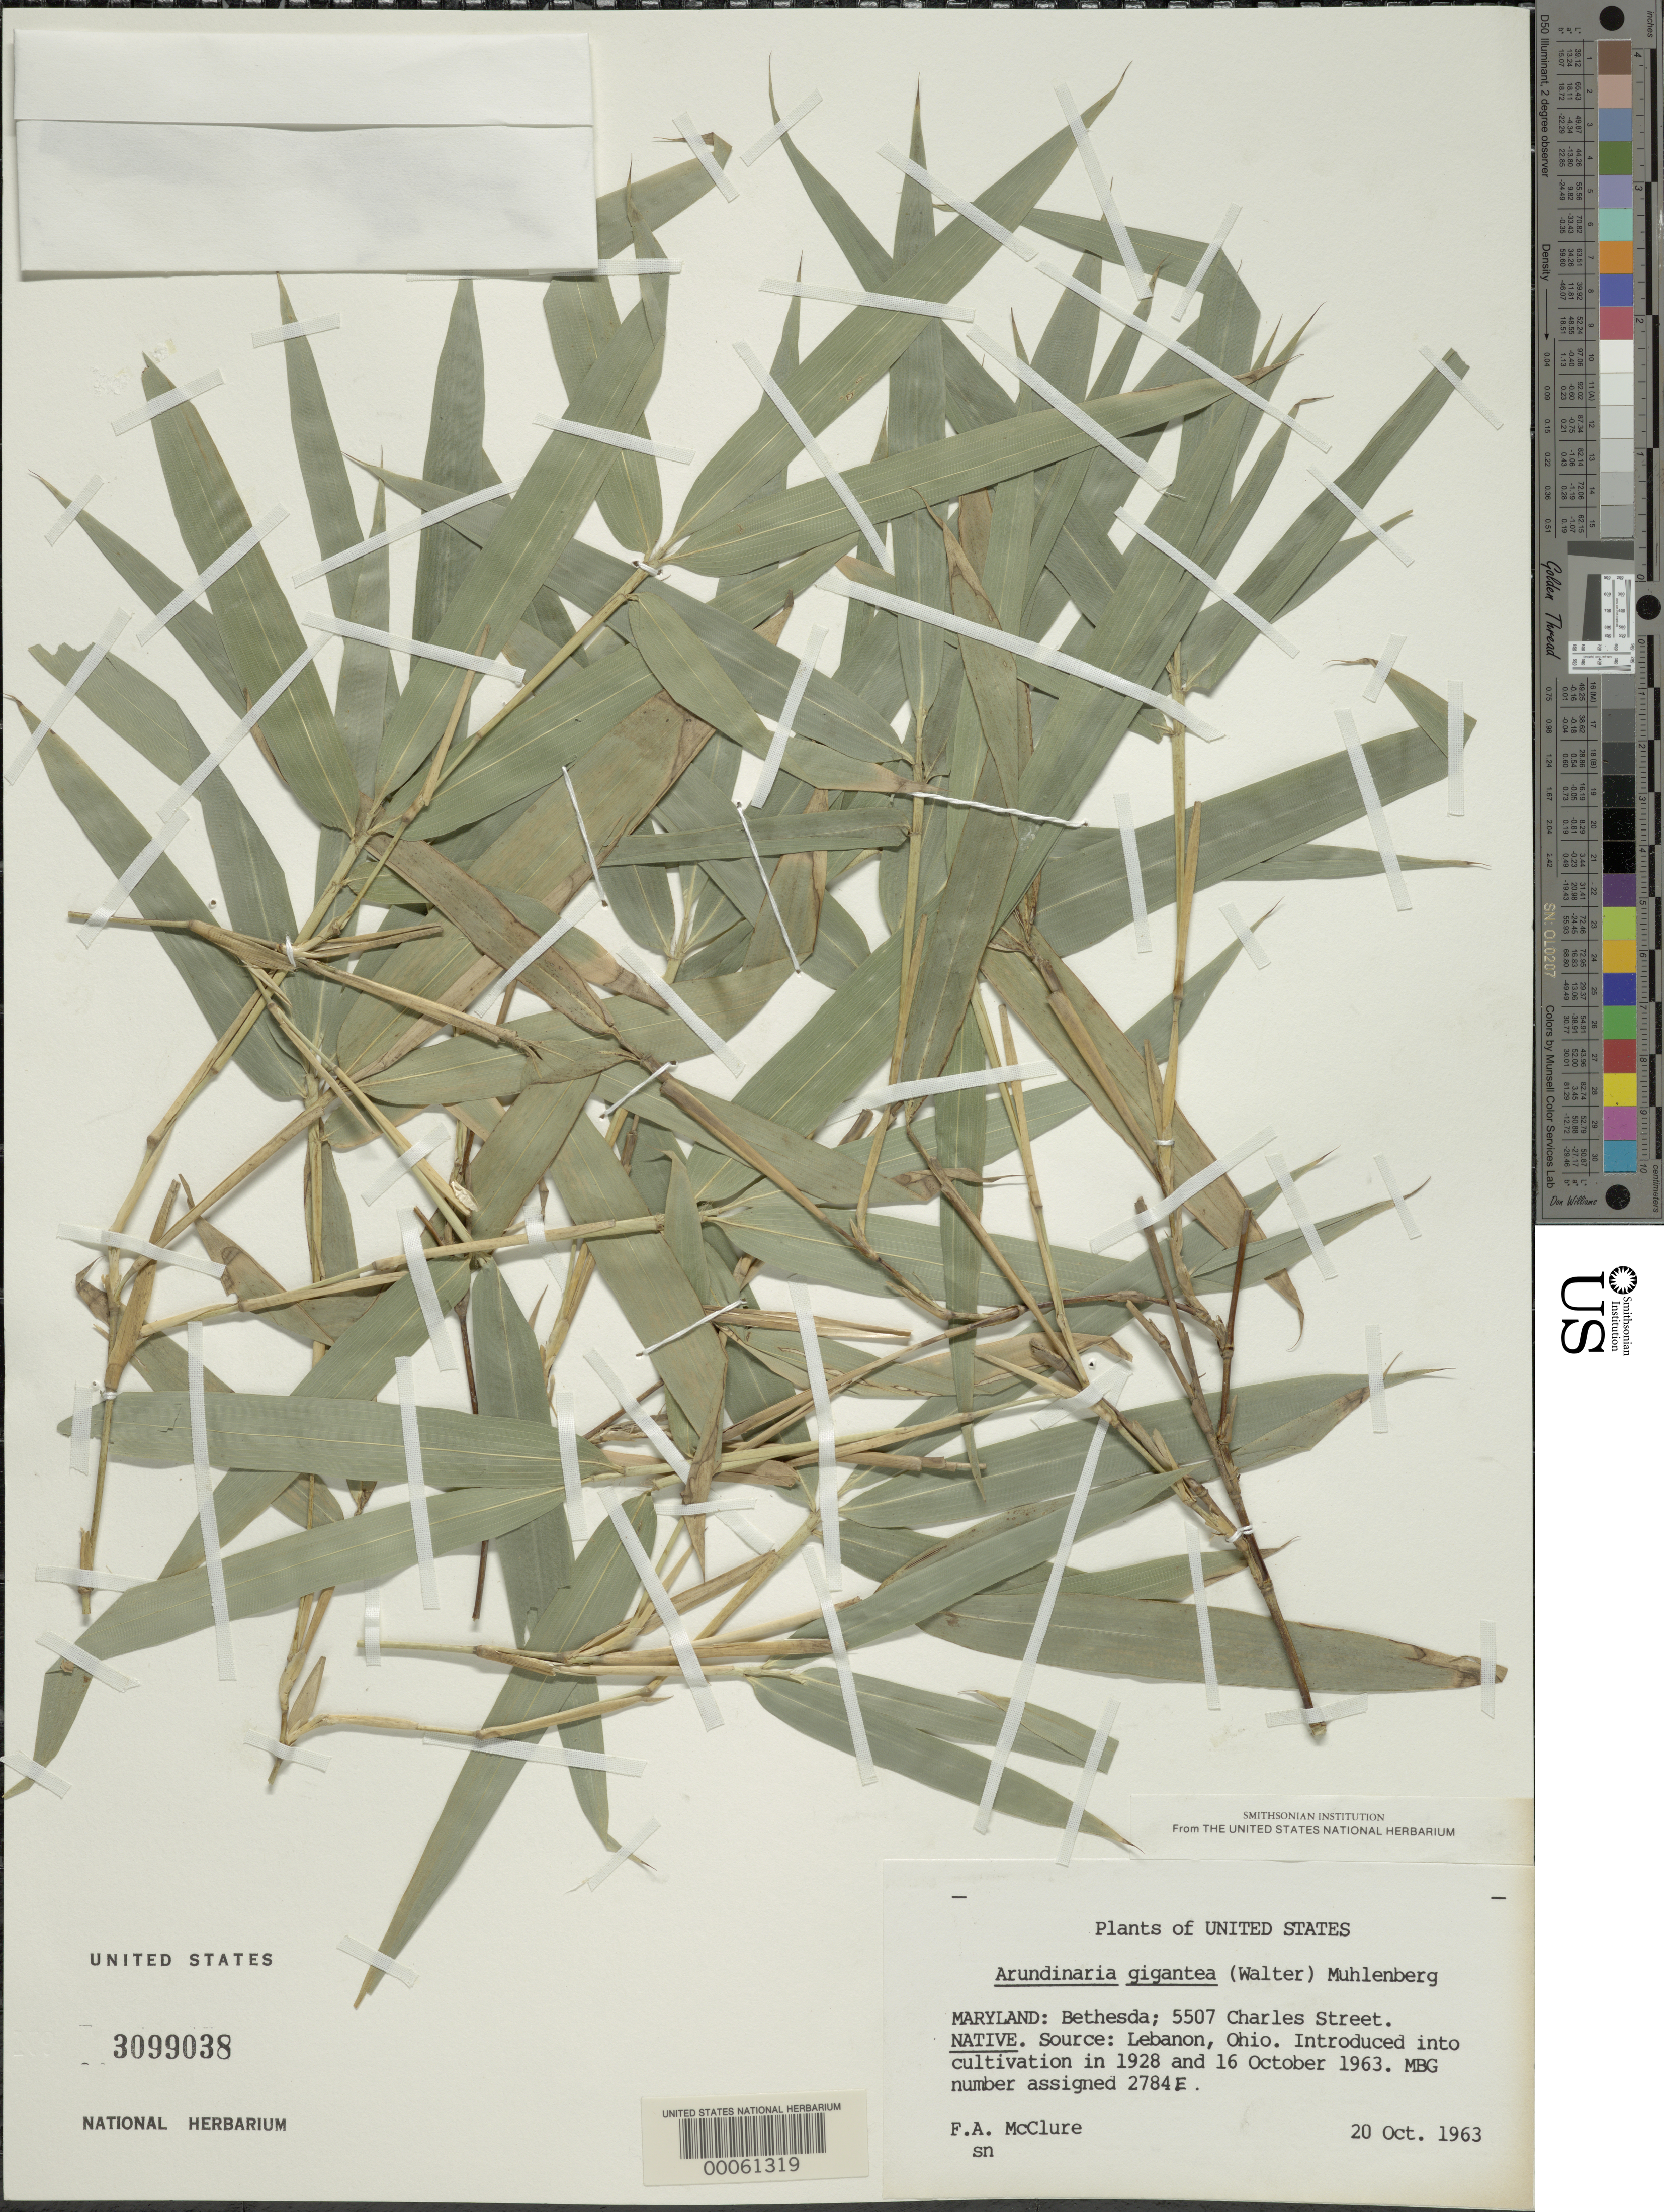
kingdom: Plantae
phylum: Tracheophyta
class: Liliopsida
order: Poales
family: Poaceae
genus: Arundinaria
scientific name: Arundinaria gigantea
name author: (Walter) Muhl.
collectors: F. A. McClure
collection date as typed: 20 Oct 1963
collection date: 1963-10-20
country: United States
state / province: Maryland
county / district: Montgomery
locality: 5507 Charles Street, Bethesda (McClure's garden)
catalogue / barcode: US 3099038